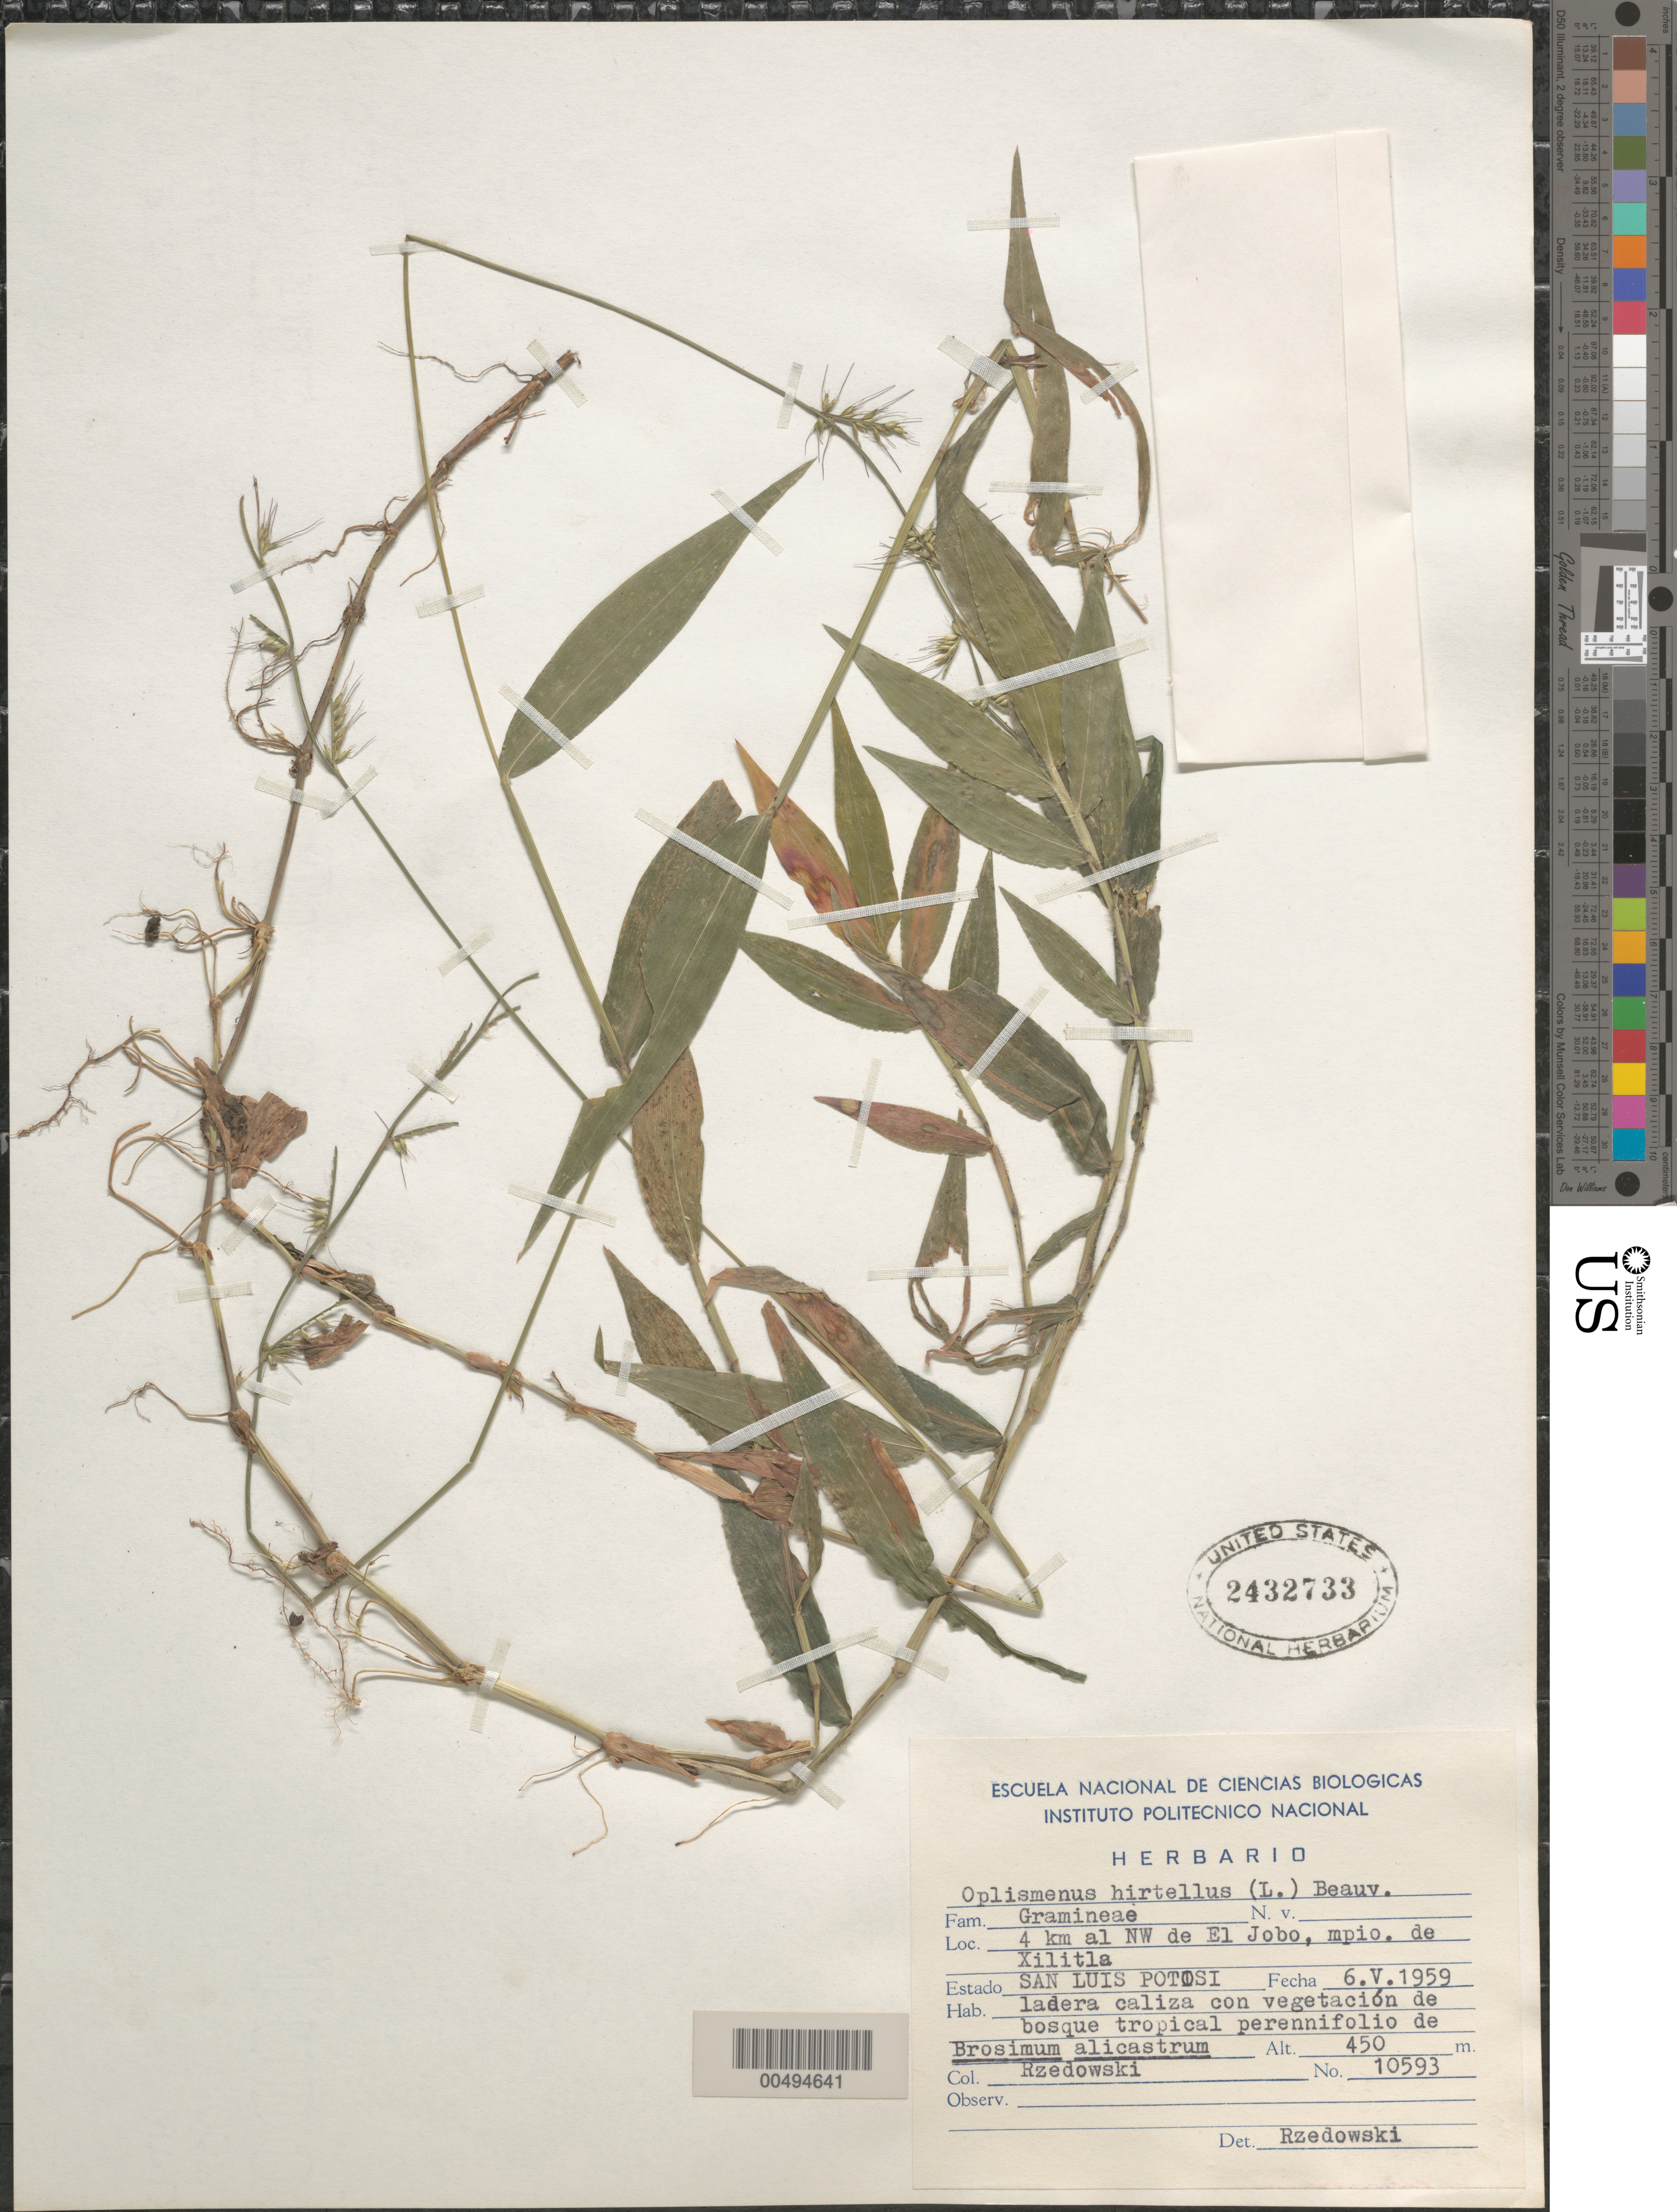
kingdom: Plantae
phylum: Tracheophyta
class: Liliopsida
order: Poales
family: Poaceae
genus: Oplismenus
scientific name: Oplismenus hirtellus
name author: (L.) P. Beauv.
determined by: Rzedowski, J.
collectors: J. Rzedowski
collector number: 10593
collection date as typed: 6 May 1959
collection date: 1959-05-06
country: Mexico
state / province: San Luis Potosí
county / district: Xilitla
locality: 4 km al NW de El Jobo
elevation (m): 450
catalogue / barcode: US 2432733